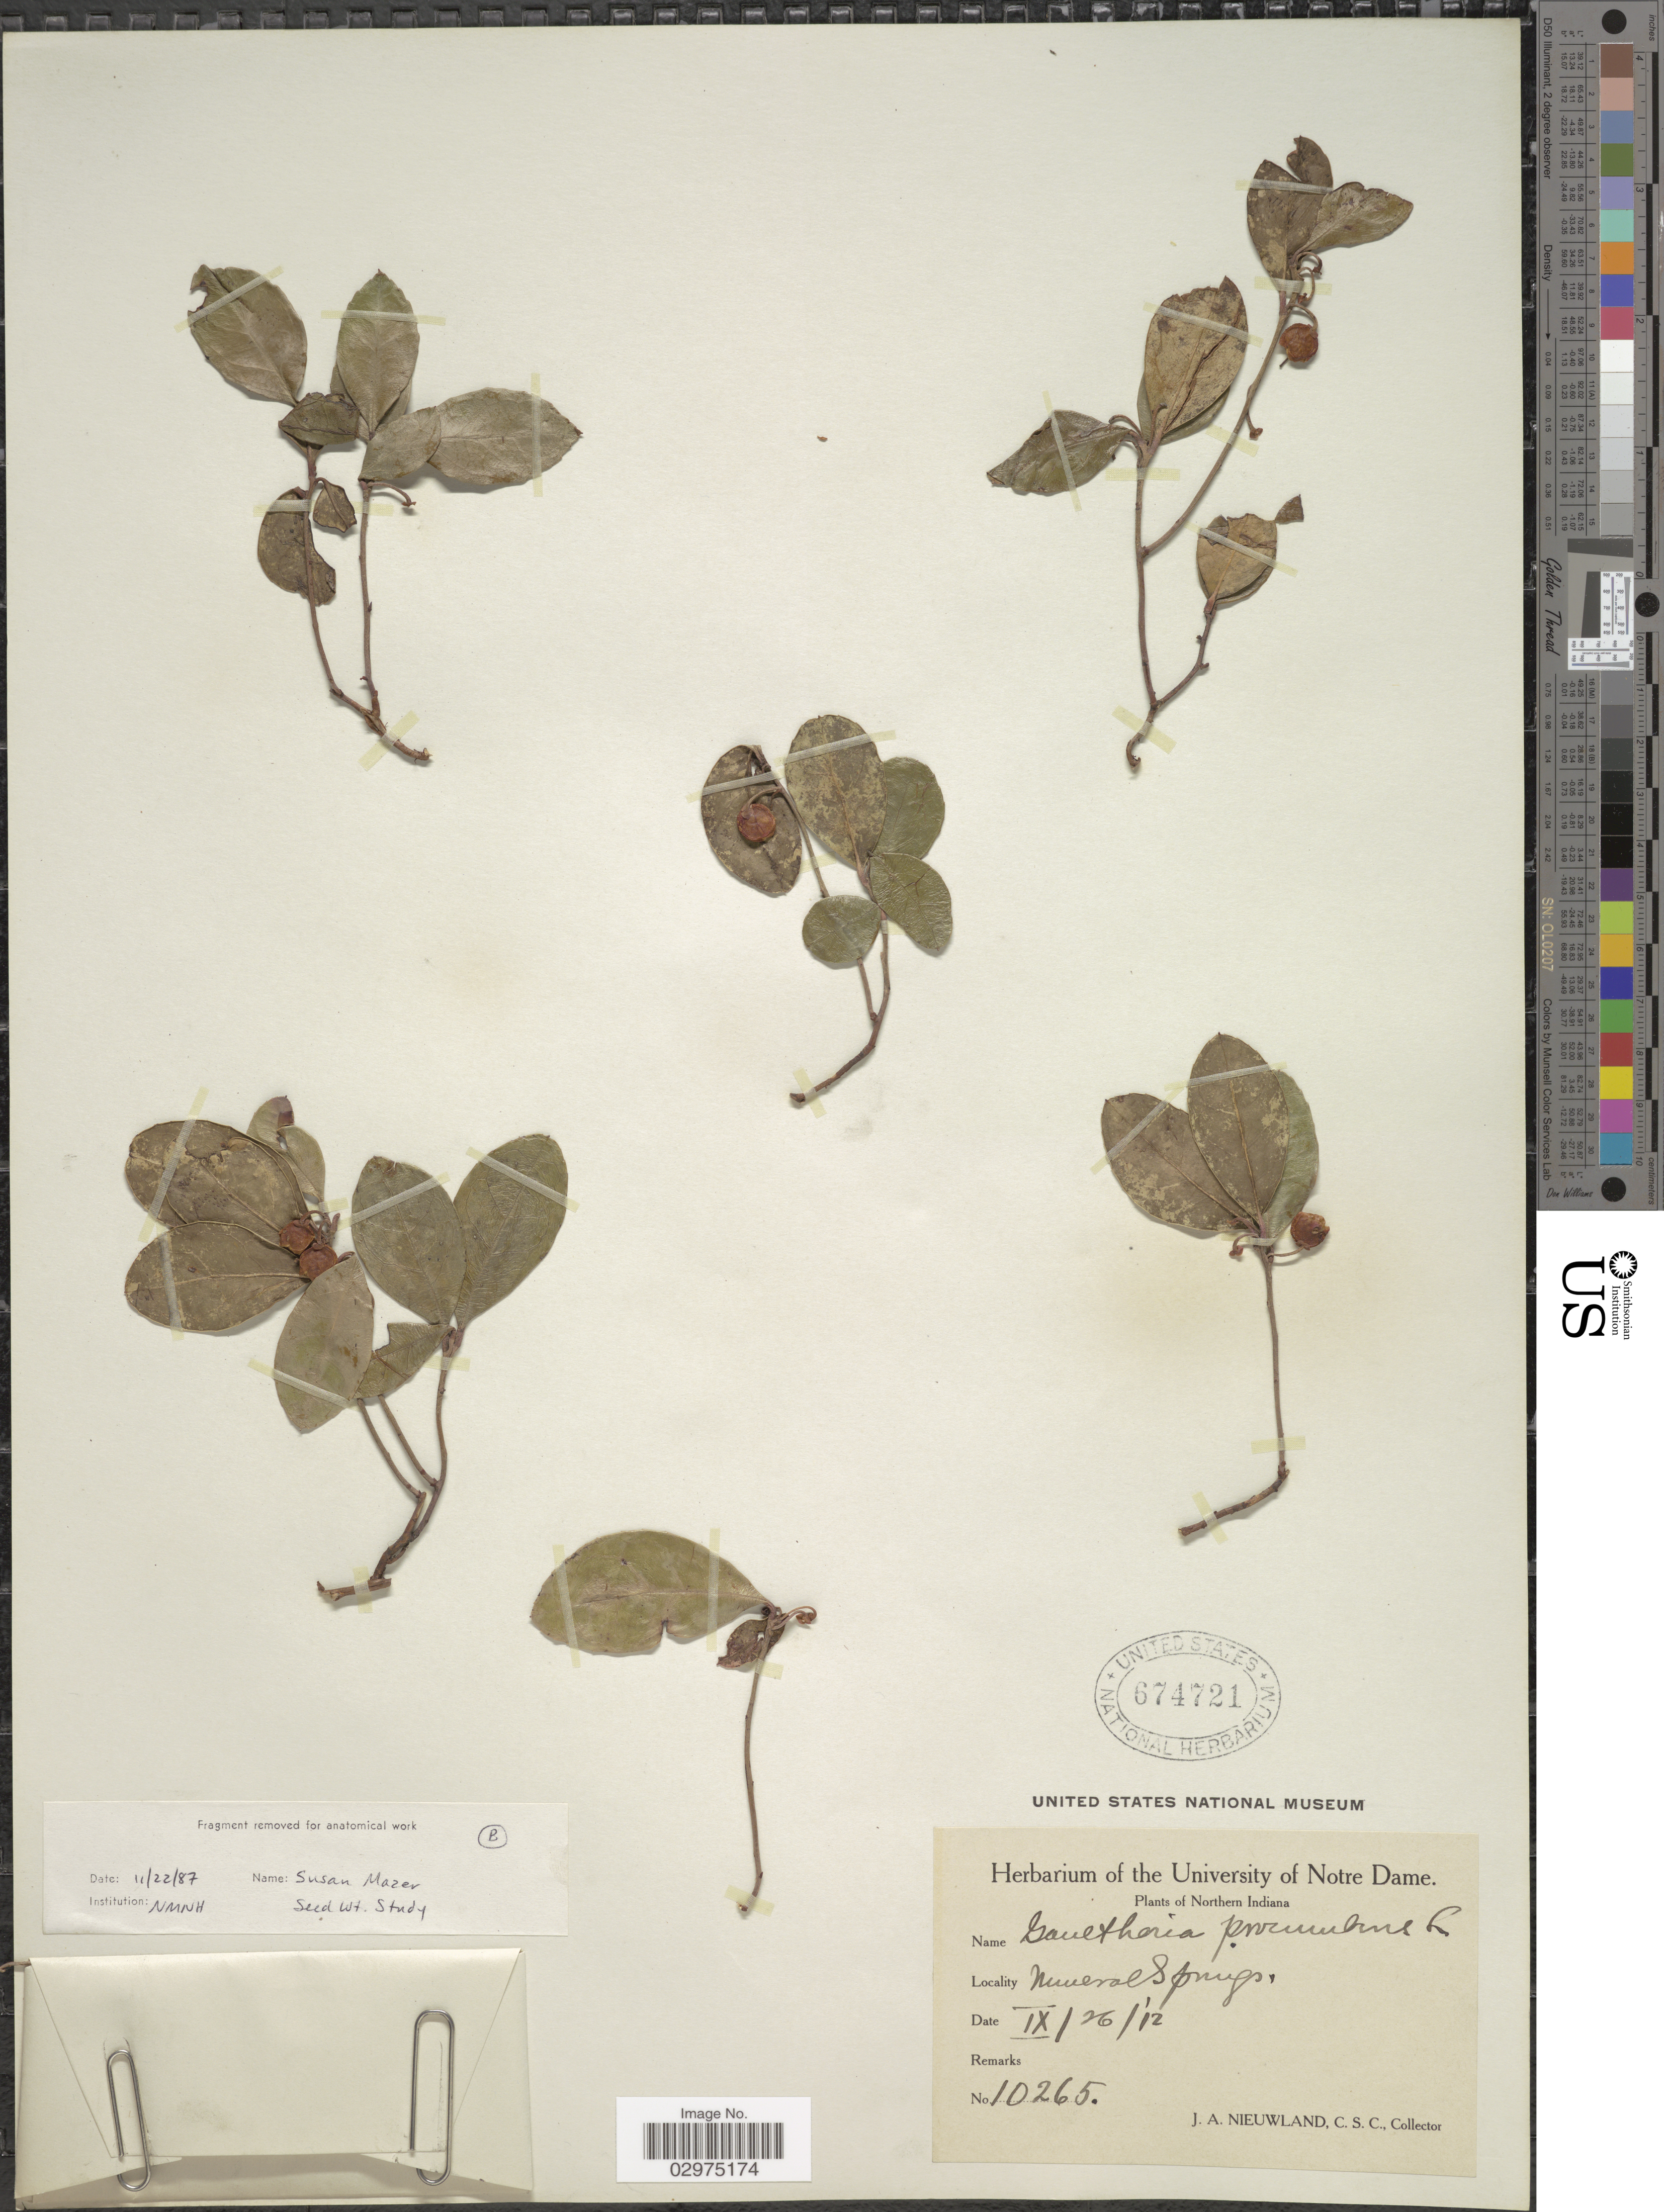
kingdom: Plantae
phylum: Tracheophyta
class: Magnoliopsida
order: Ericales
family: Ericaceae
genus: Gaultheria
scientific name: Gaultheria procumbens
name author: L.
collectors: J. A. Nieuwland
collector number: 10265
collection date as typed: Transcribed d/m/y: 26/9/12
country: United States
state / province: Indiana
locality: Northern Indiana. Mineral Springs.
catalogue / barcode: US 674721